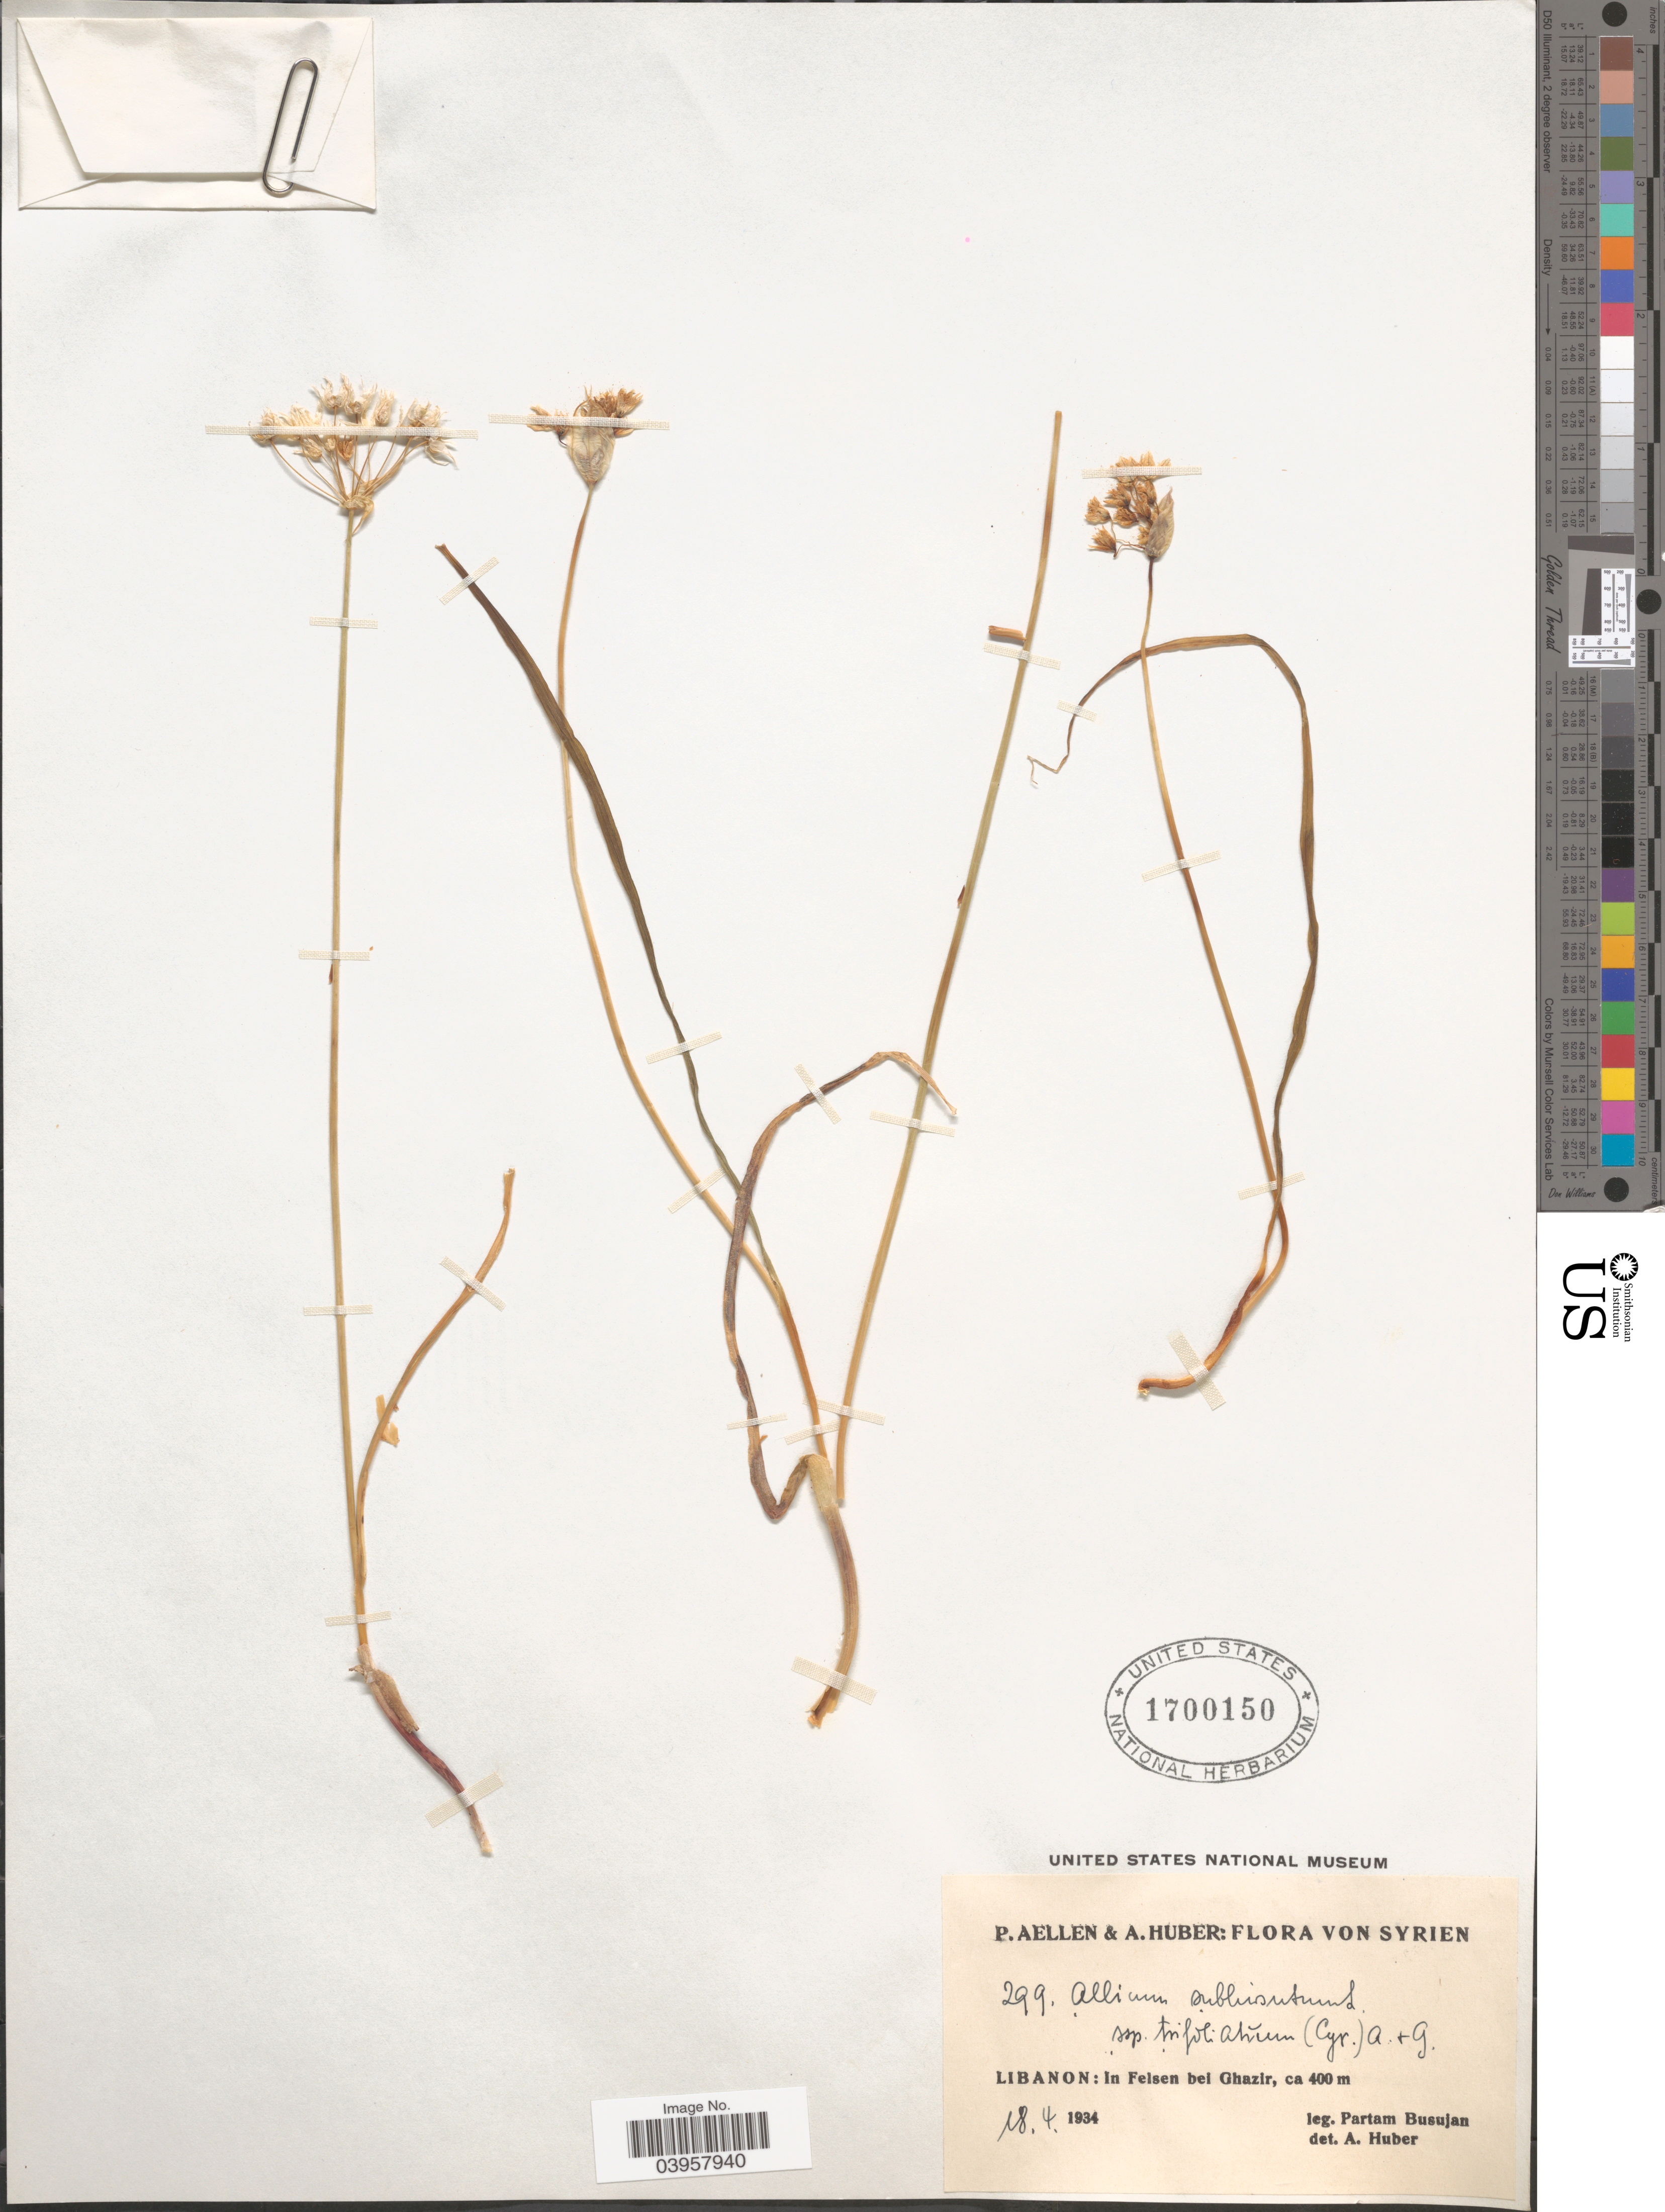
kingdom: Plantae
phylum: Tracheophyta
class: Liliopsida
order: Asparagales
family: Amaryllidaceae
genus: Allium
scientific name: Allium subhirsutum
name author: L.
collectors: P. Busujan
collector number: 299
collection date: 1934-04-18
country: Lebanon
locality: Libanon: In Felsen bei Ghazir.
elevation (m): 400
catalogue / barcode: US 1700150